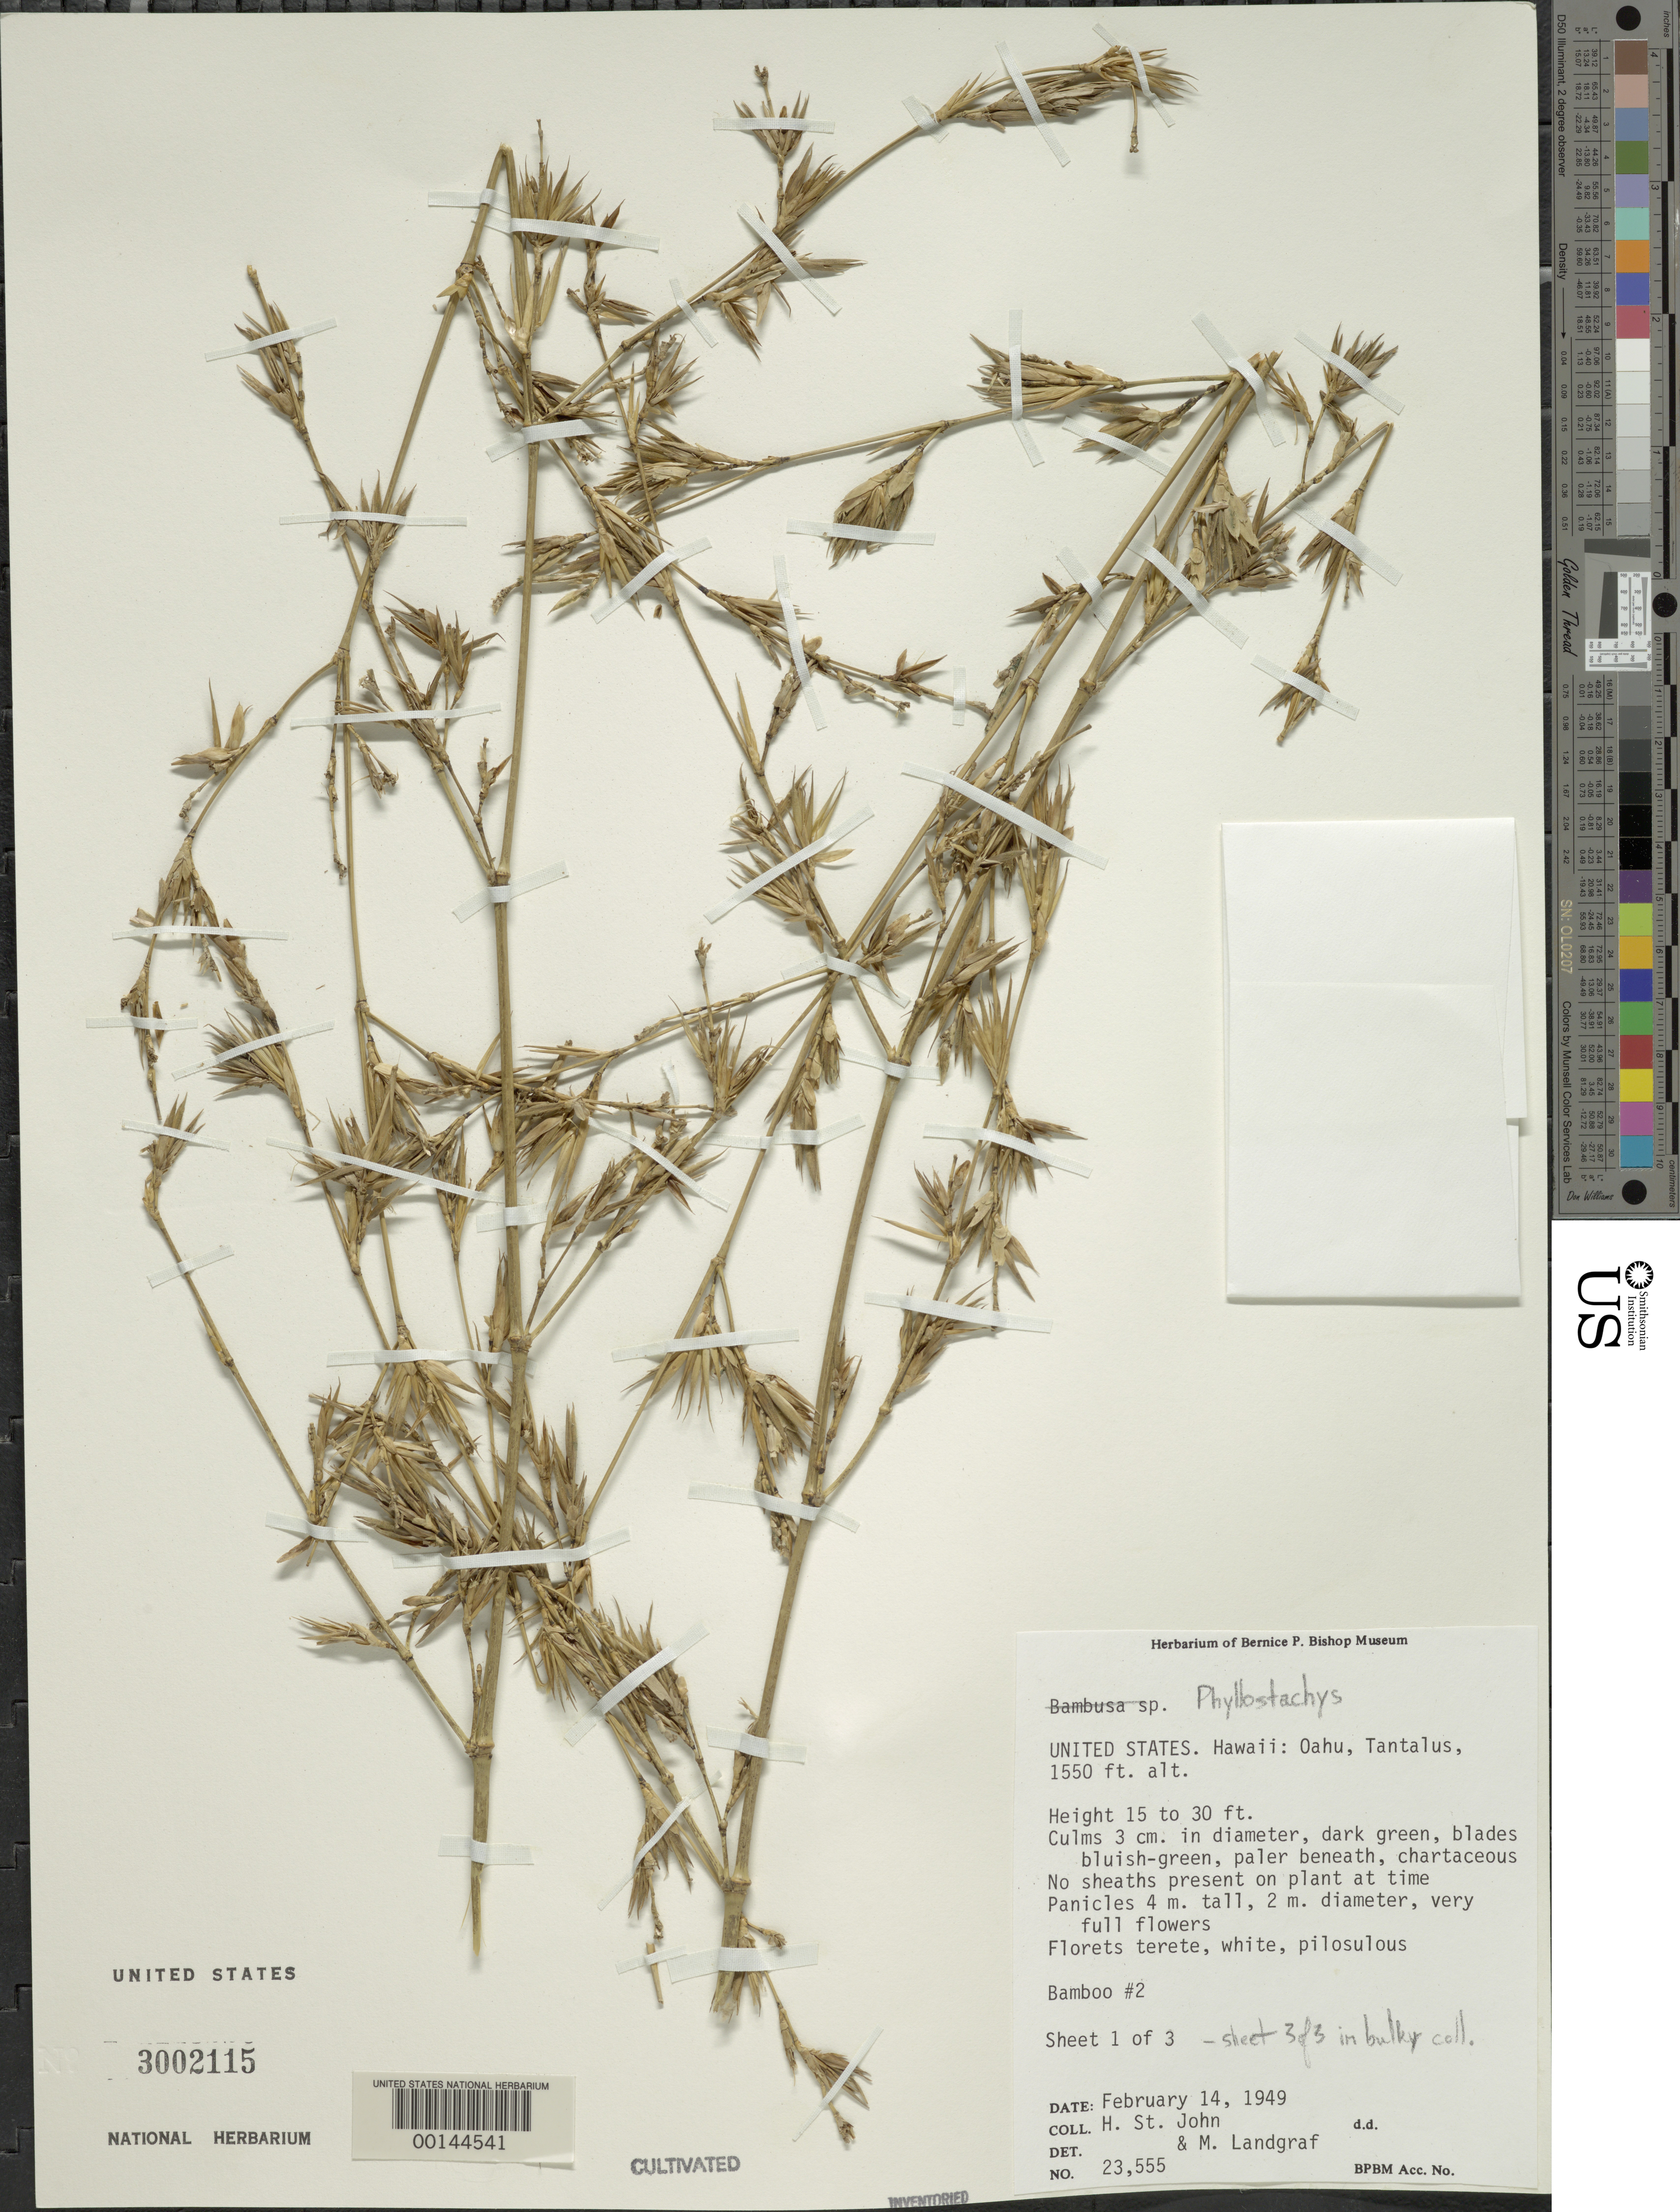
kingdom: Plantae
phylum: Tracheophyta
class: Liliopsida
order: Poales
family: Poaceae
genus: Phyllostachys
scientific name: Phyllostachys sp.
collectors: H. St. John & M. Landgrof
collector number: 23555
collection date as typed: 14 Feb 1949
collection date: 1949-02-14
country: United States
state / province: Hawaii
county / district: Honolulu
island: Oahu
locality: Tantalus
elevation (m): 473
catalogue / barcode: US 3002115